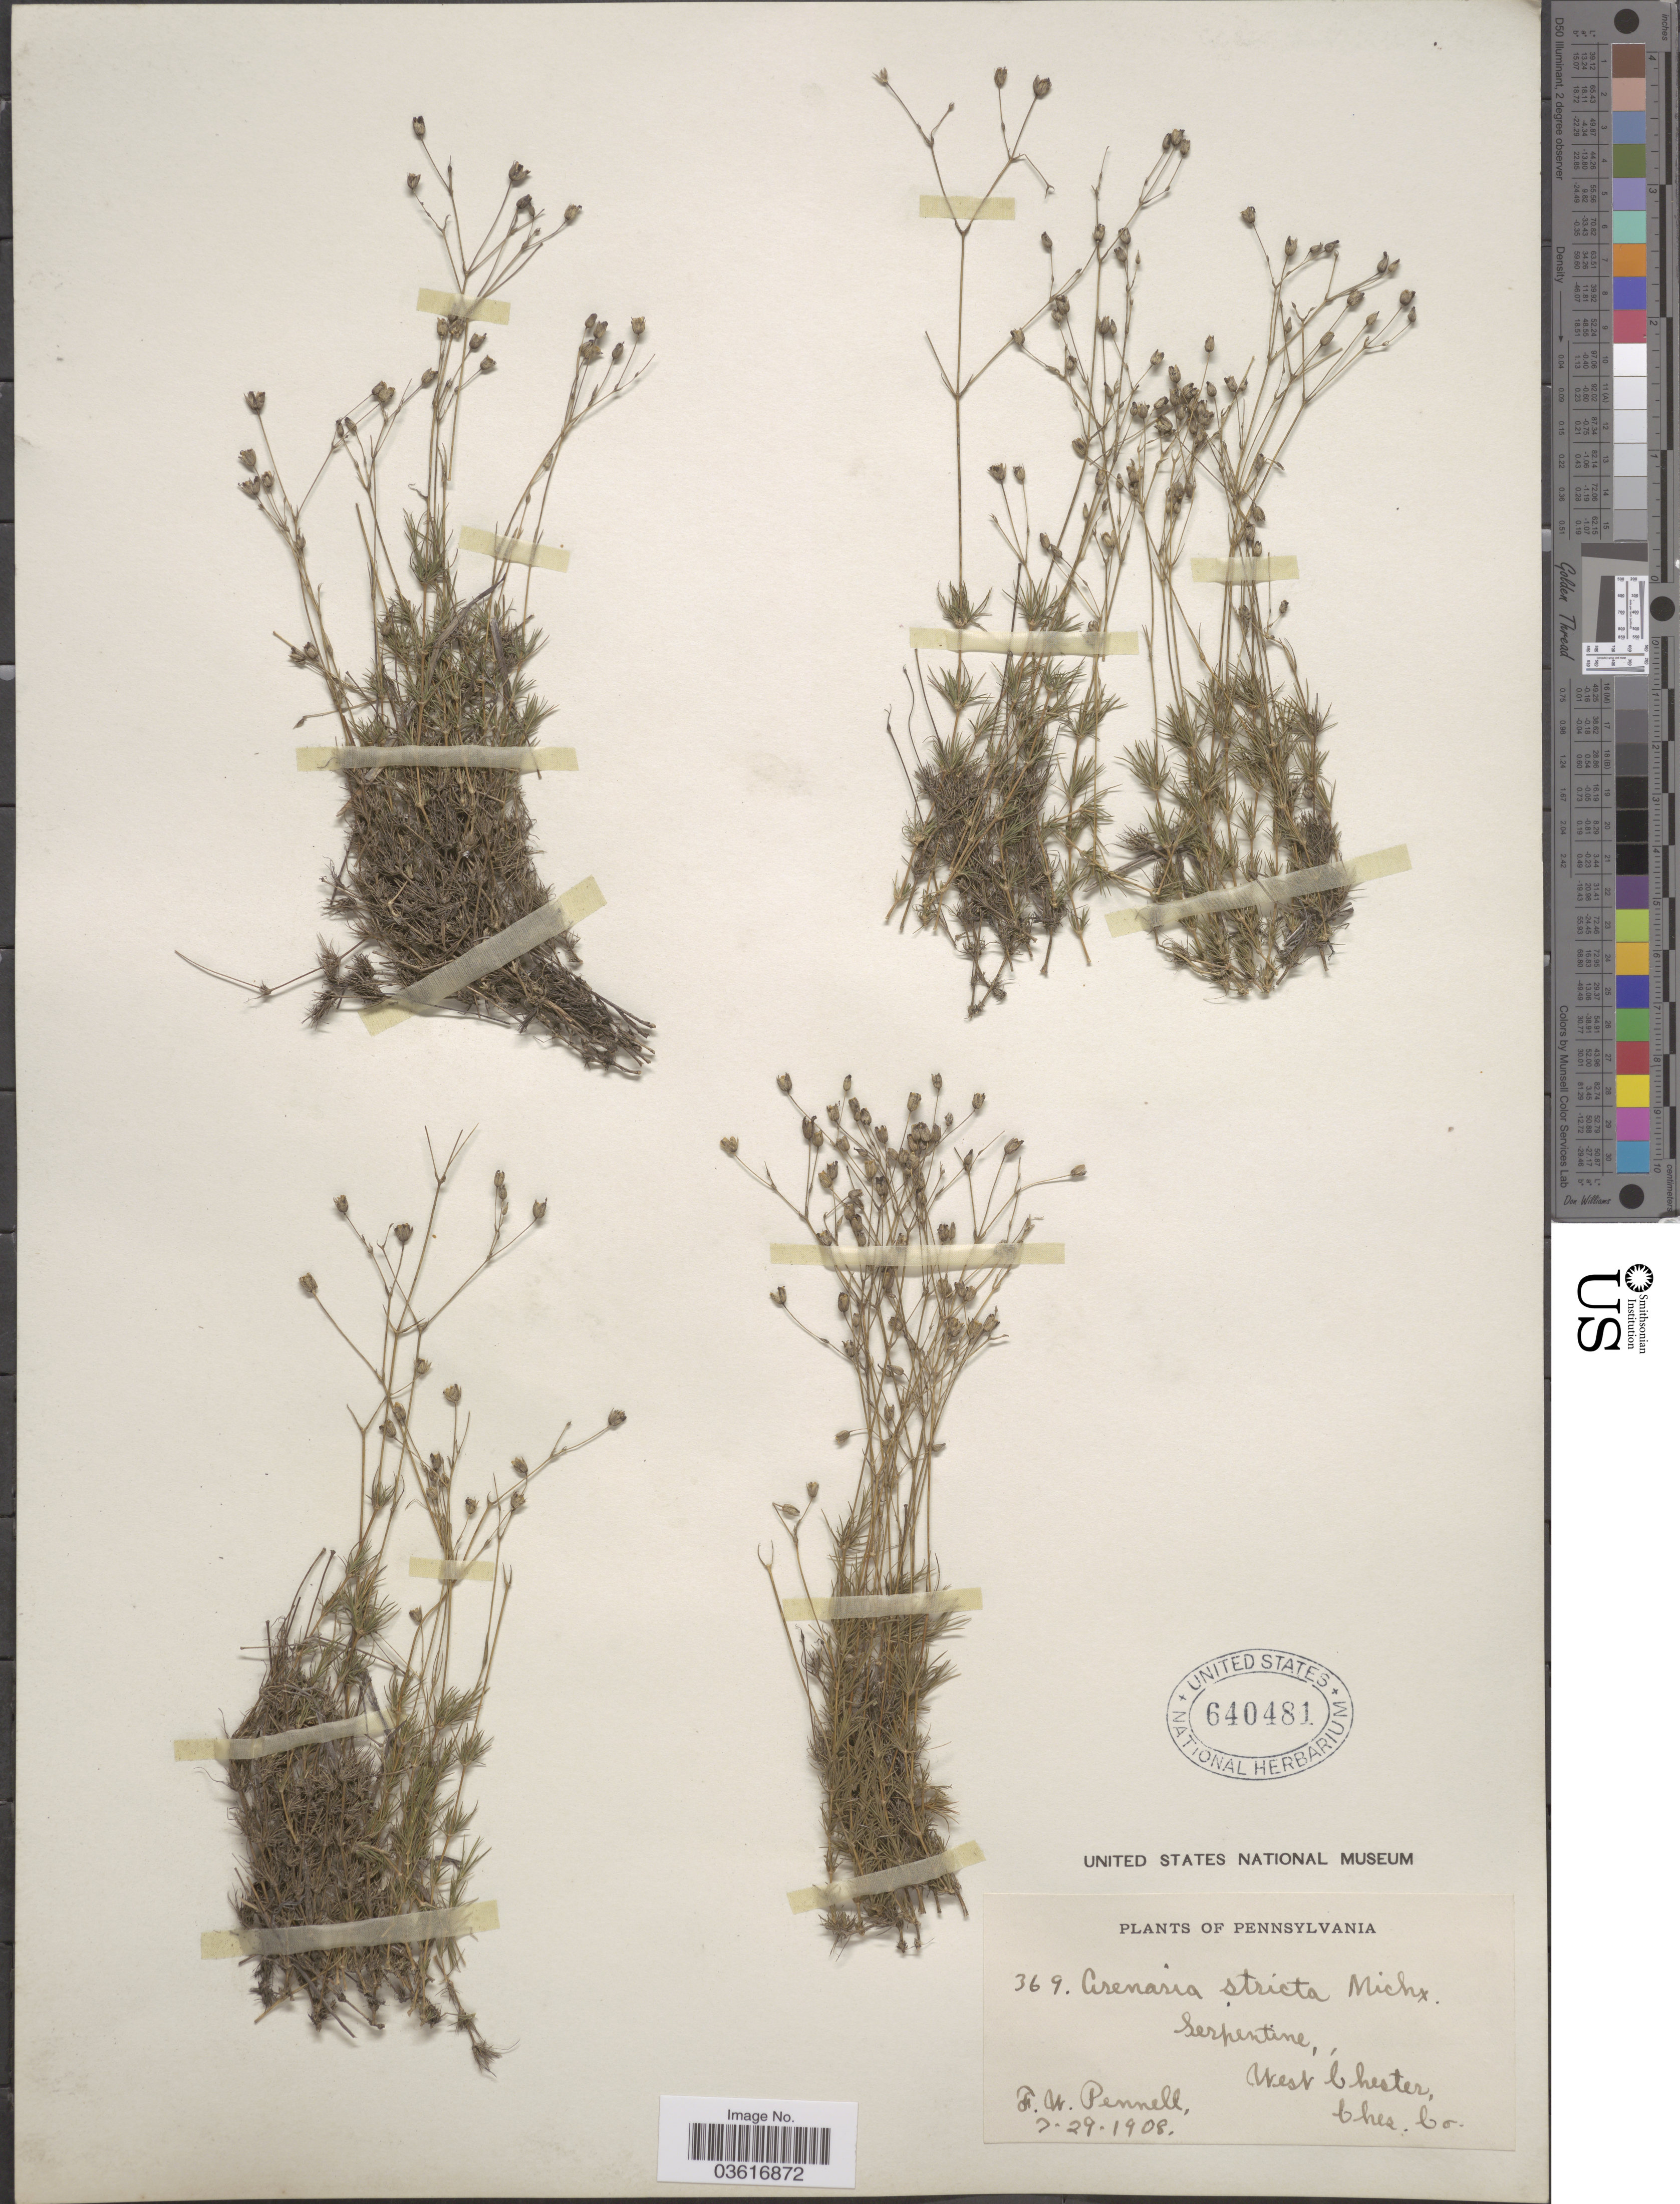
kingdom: Plantae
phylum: Tracheophyta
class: Magnoliopsida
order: Caryophyllales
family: Caryophyllaceae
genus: Minuartia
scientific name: Minuartia stricta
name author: (Sw.) Hiern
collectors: F. W. Pennell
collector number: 369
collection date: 1908-07-29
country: United States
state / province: Pennsylvania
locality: Serpentine, West Chester, Ches. Co.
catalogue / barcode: US 640481